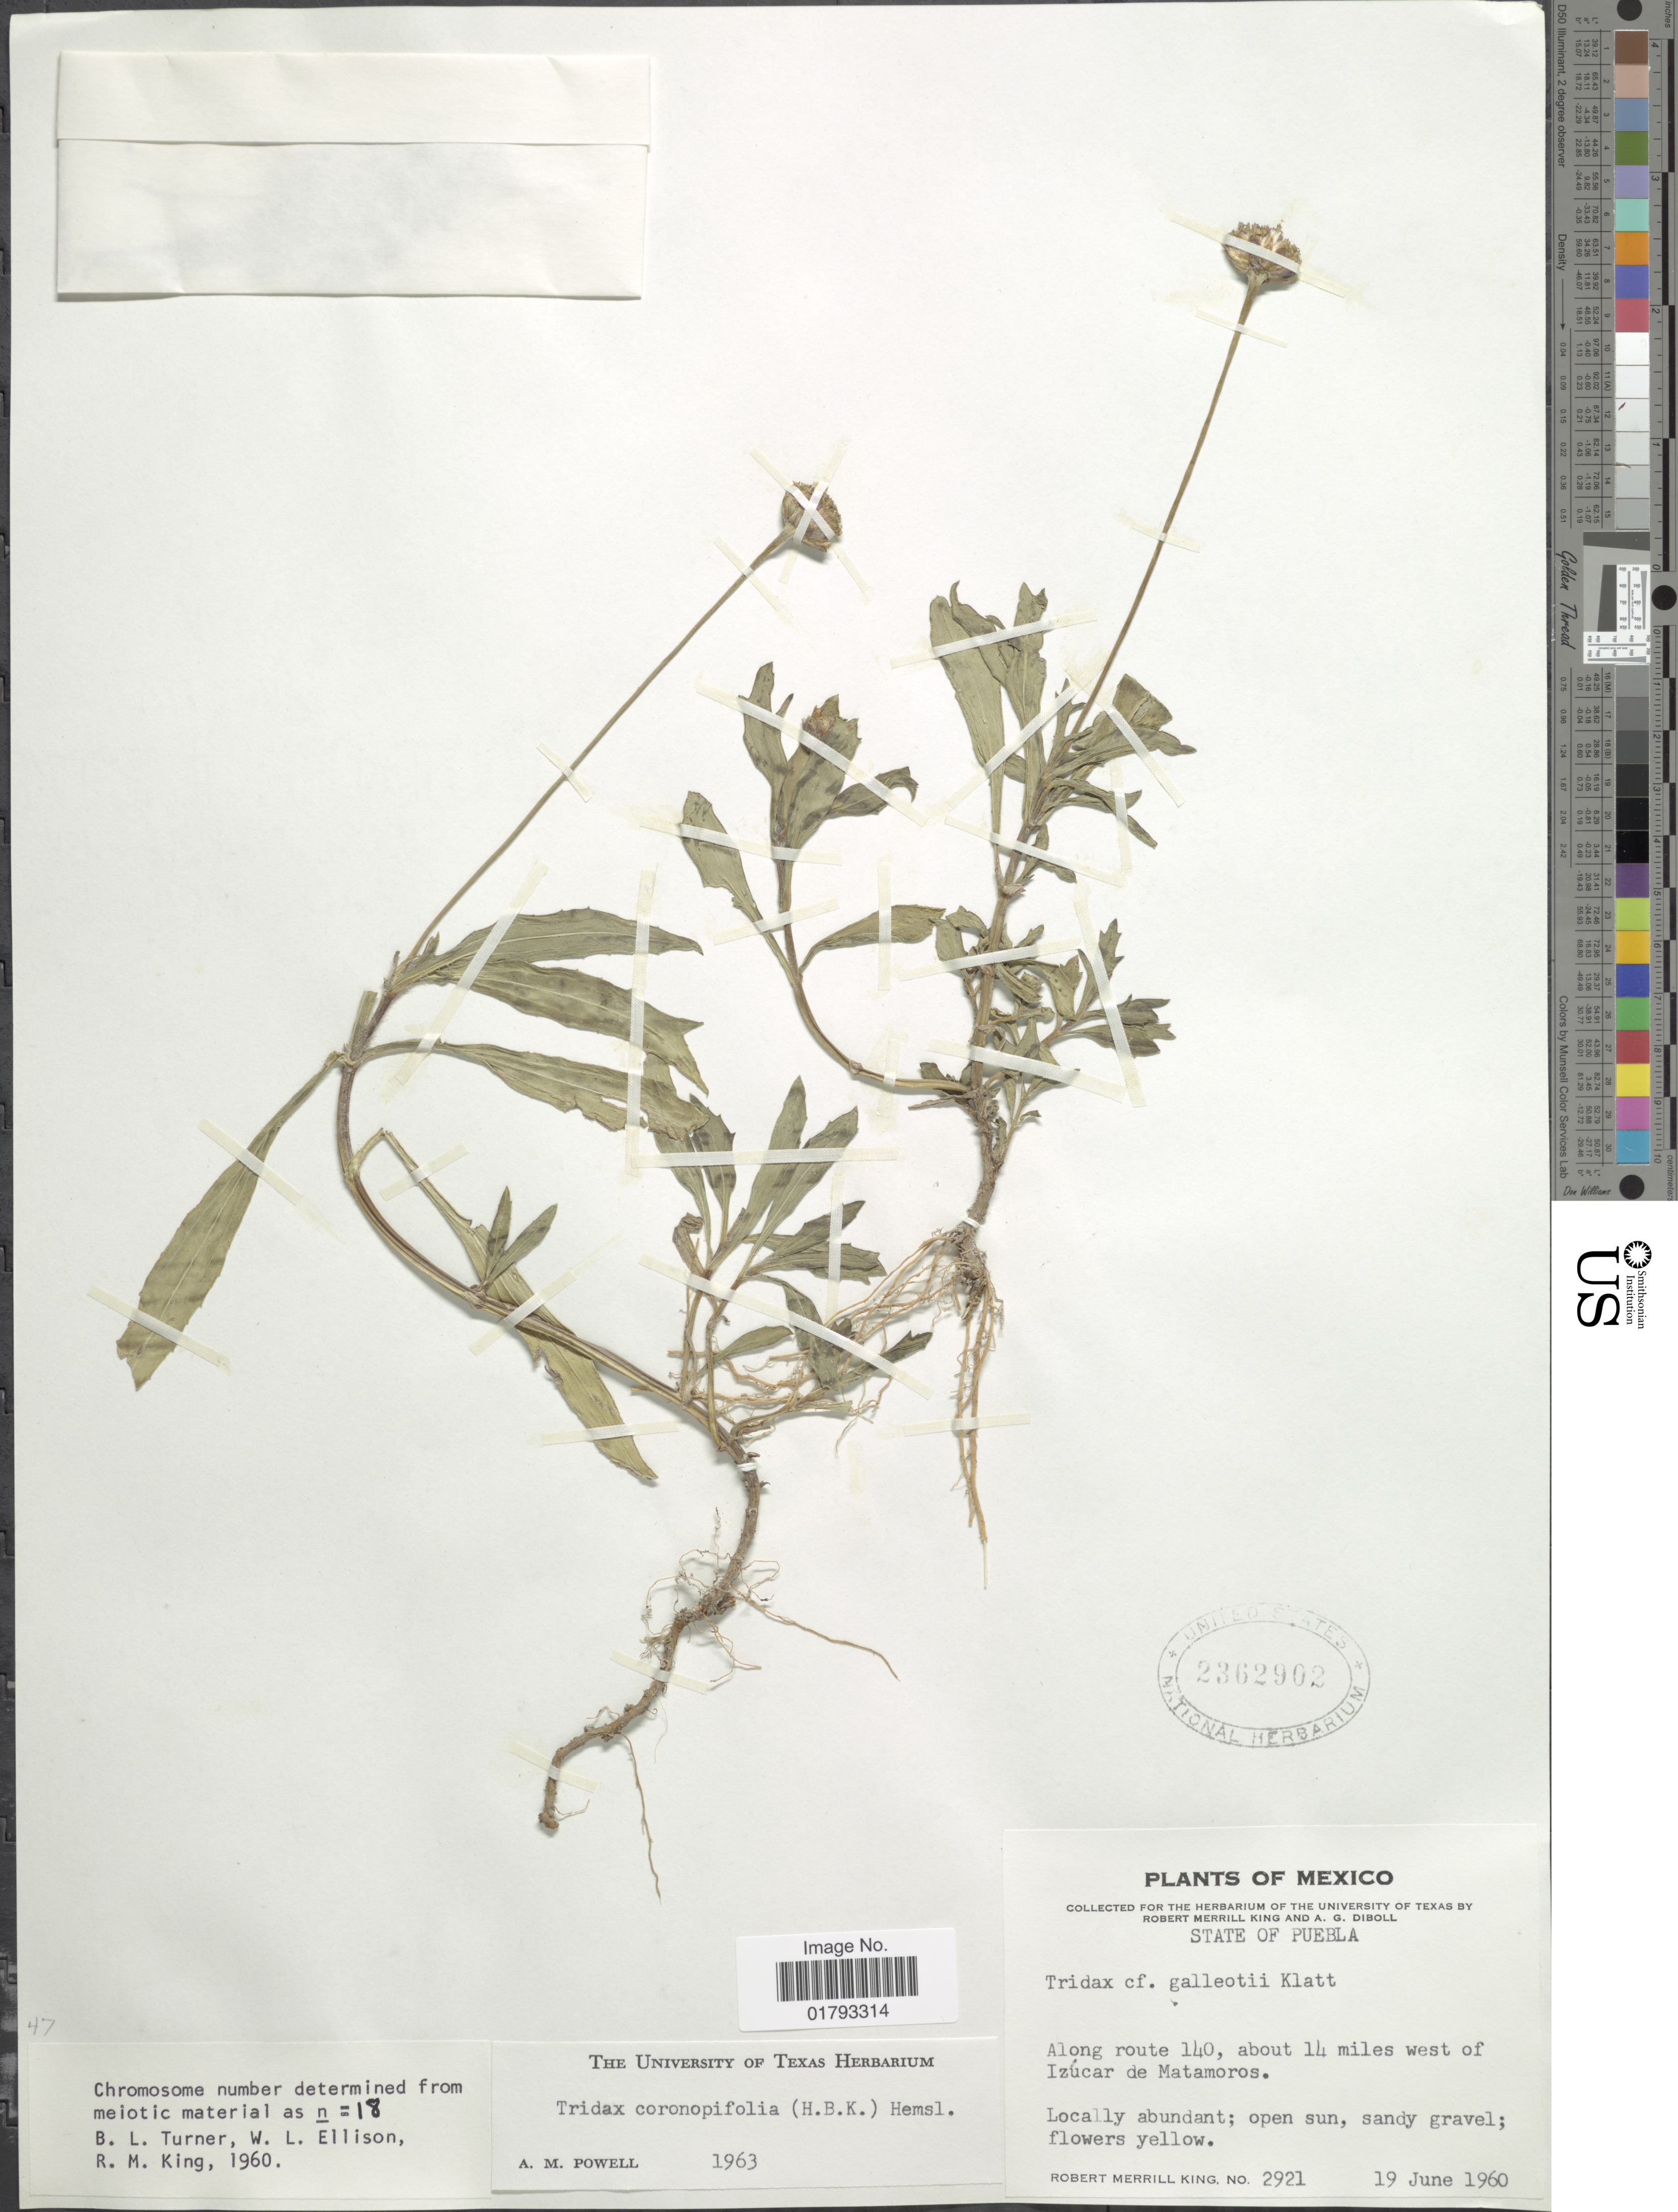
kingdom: Plantae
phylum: Tracheophyta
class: Magnoliopsida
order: Asterales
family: Asteraceae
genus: Tridax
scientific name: Tridax coronopifolia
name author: (Kunth) Hemsl.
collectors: R. M. King & A. Diboll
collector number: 2921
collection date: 1960-06-19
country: Mexico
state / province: Puebla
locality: State of Puebla. along route 140, about 14 miles west of Izucar de Matamoros.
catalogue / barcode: US 2362902